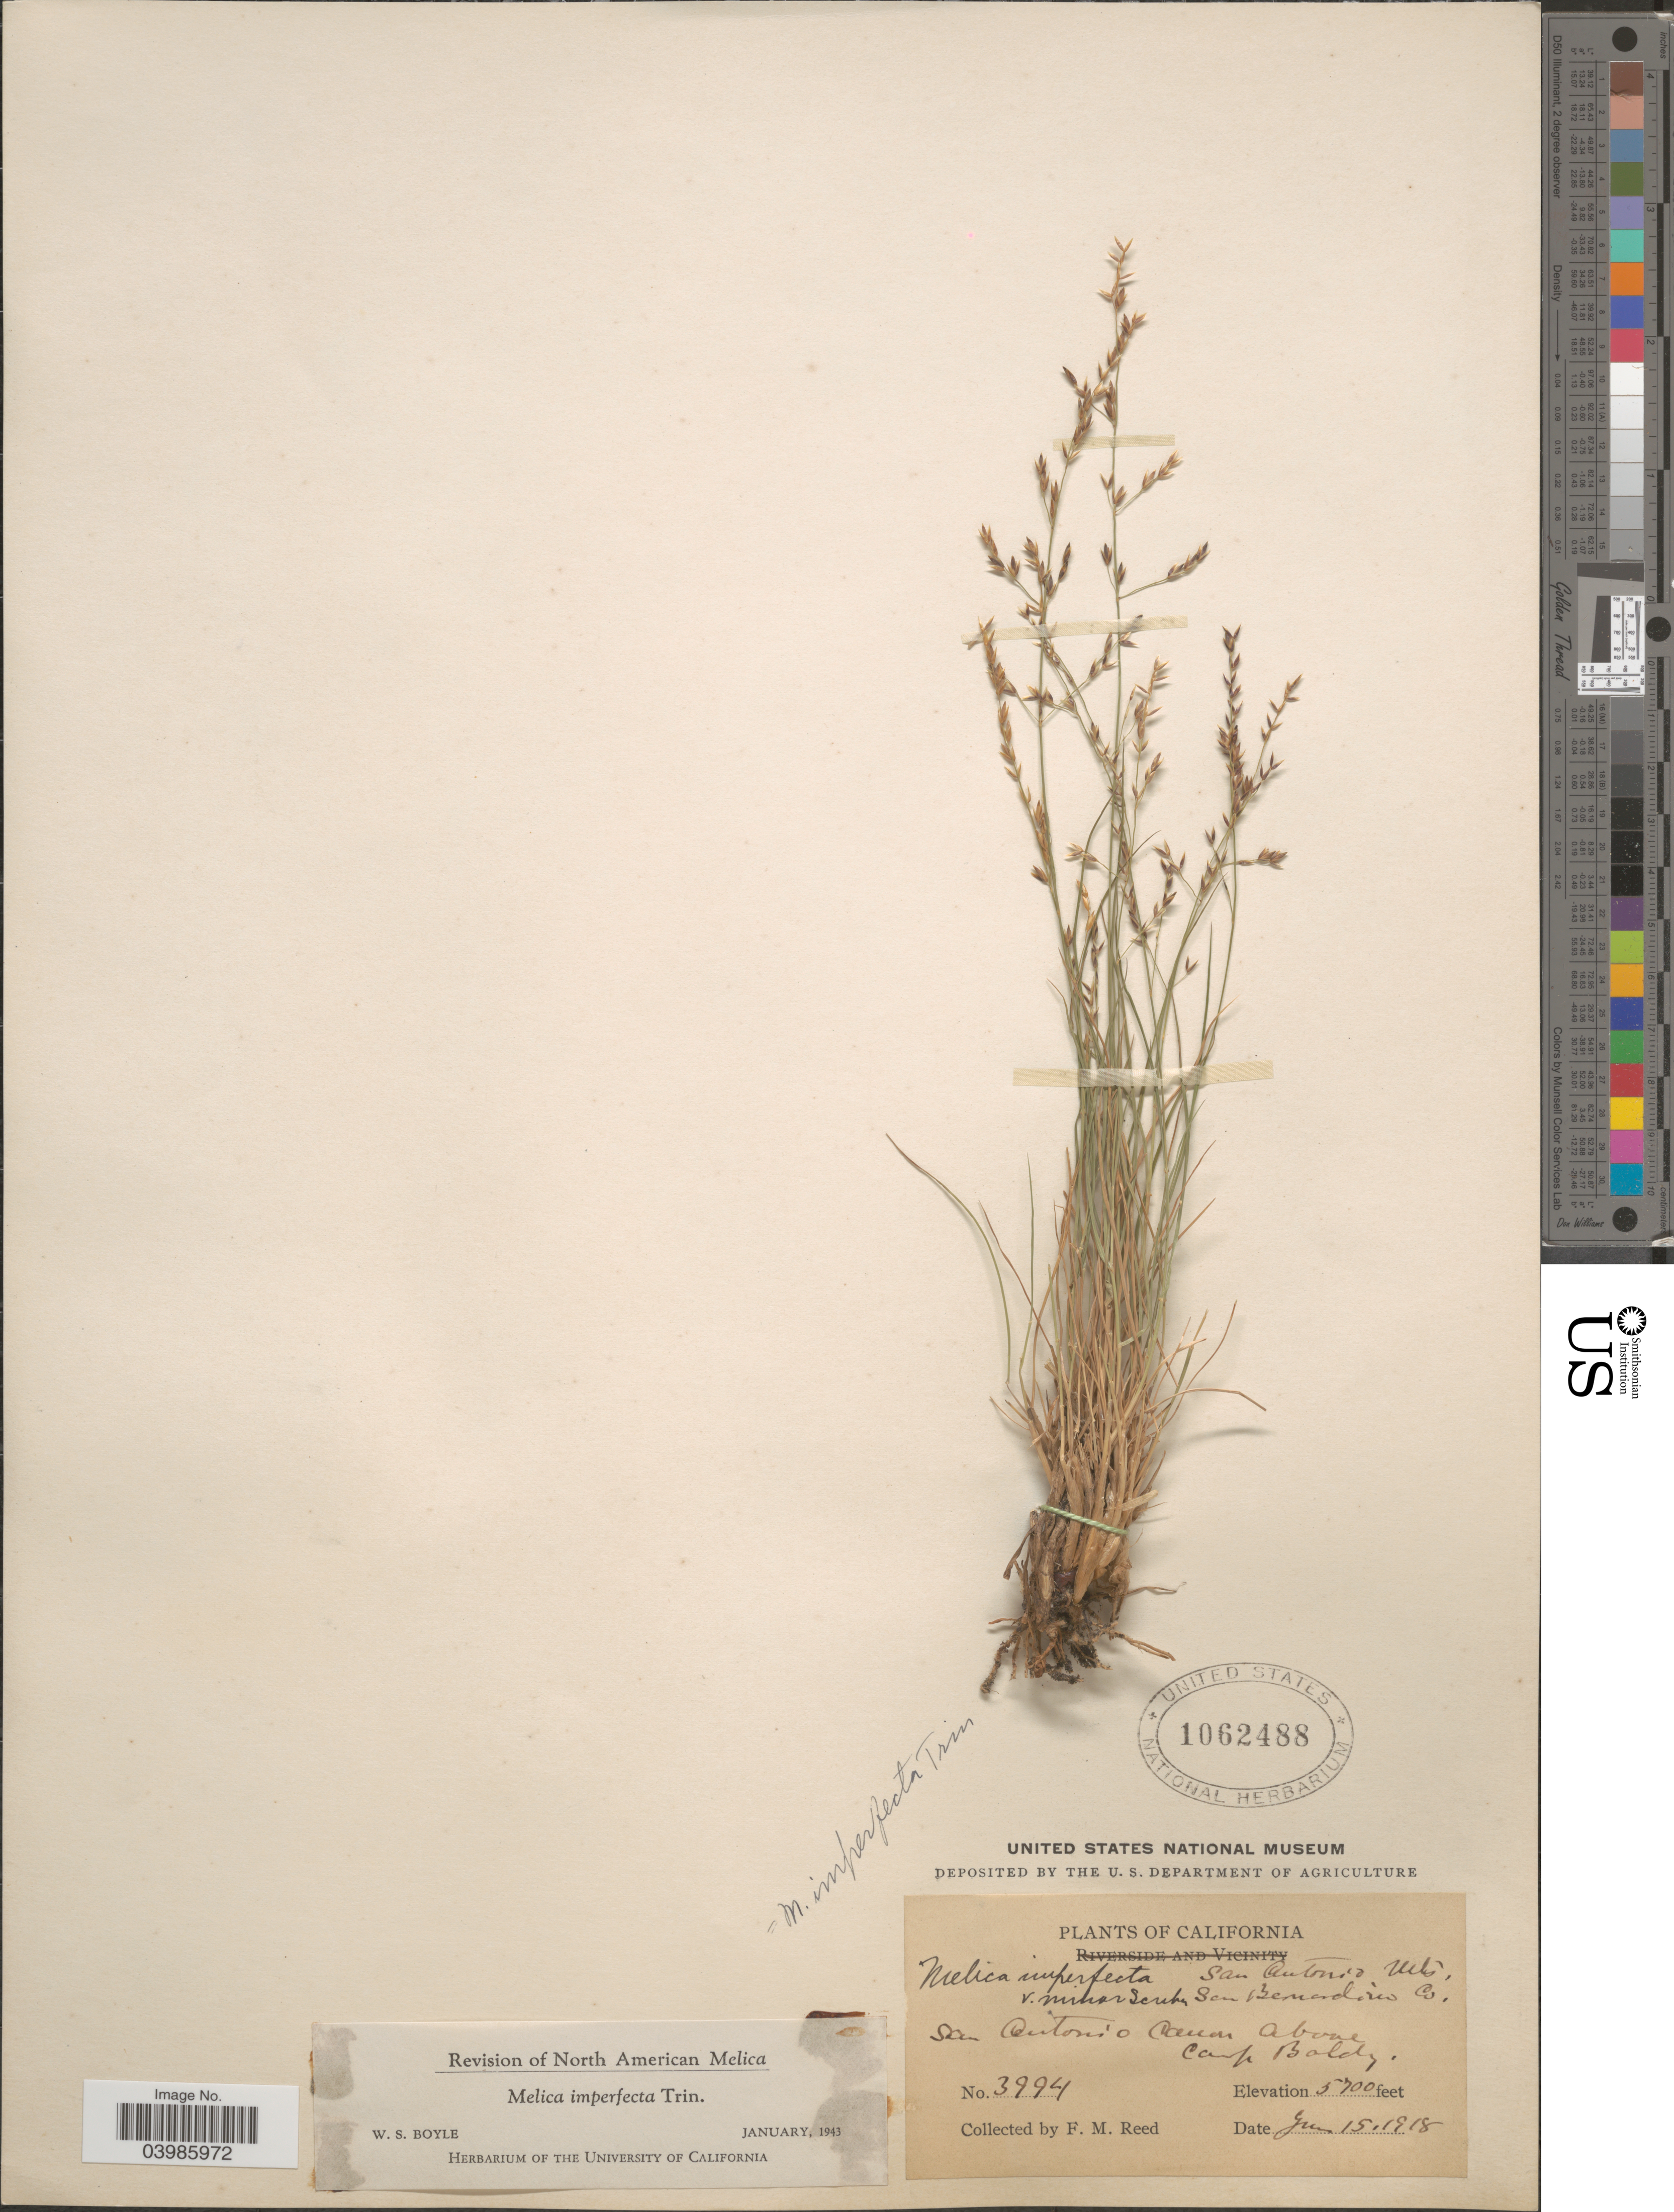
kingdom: Plantae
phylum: Tracheophyta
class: Liliopsida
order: Poales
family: Poaceae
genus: Melica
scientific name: Melica imperfecta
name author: Trin.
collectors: F. Reed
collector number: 3994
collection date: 1918-06-15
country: United States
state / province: California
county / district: San Bernardino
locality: San Antonio Mts, San Bernardino Co. San Antonio Canon above Camp Baldy.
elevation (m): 1737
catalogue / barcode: US 1062488